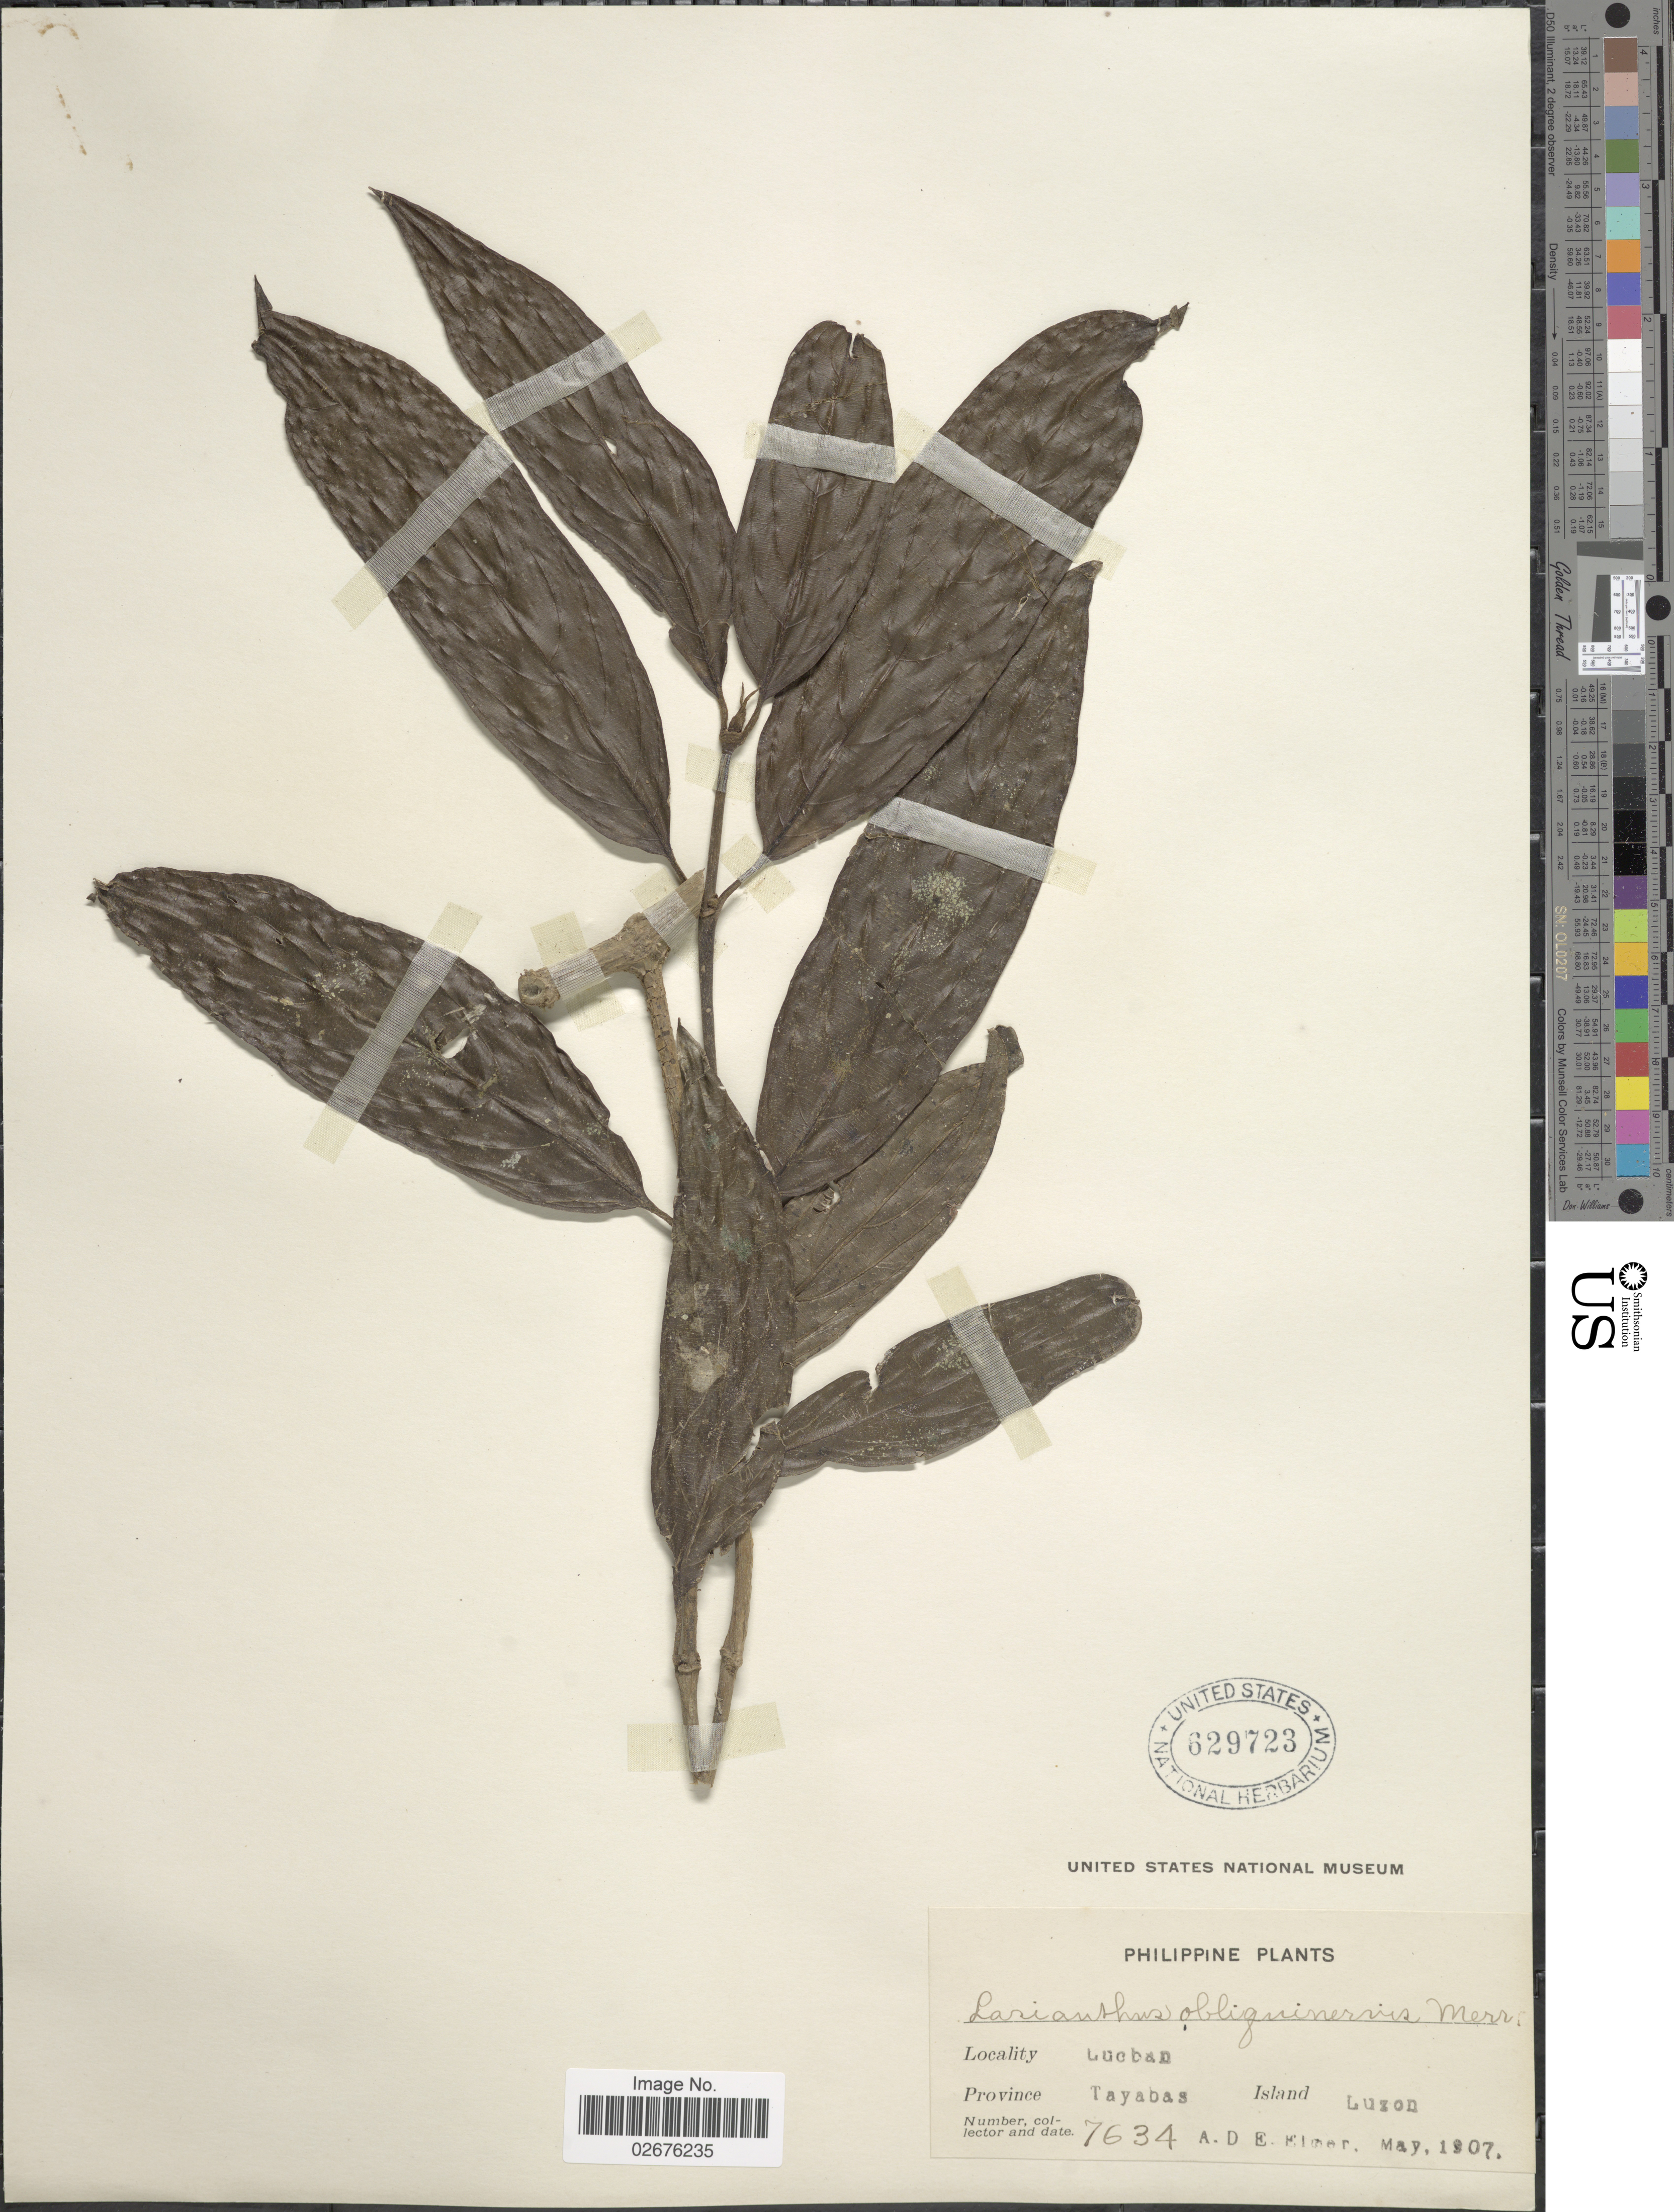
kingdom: Plantae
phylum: Tracheophyta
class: Magnoliopsida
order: Gentianales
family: Rubiaceae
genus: Lasianthus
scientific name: Lasianthus obliquinervis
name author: Merr.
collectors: A. D. E. Elmer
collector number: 7634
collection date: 1907-05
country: Philippines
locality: Lucban, Province Tayabas, Island Luzon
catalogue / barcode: US 629723